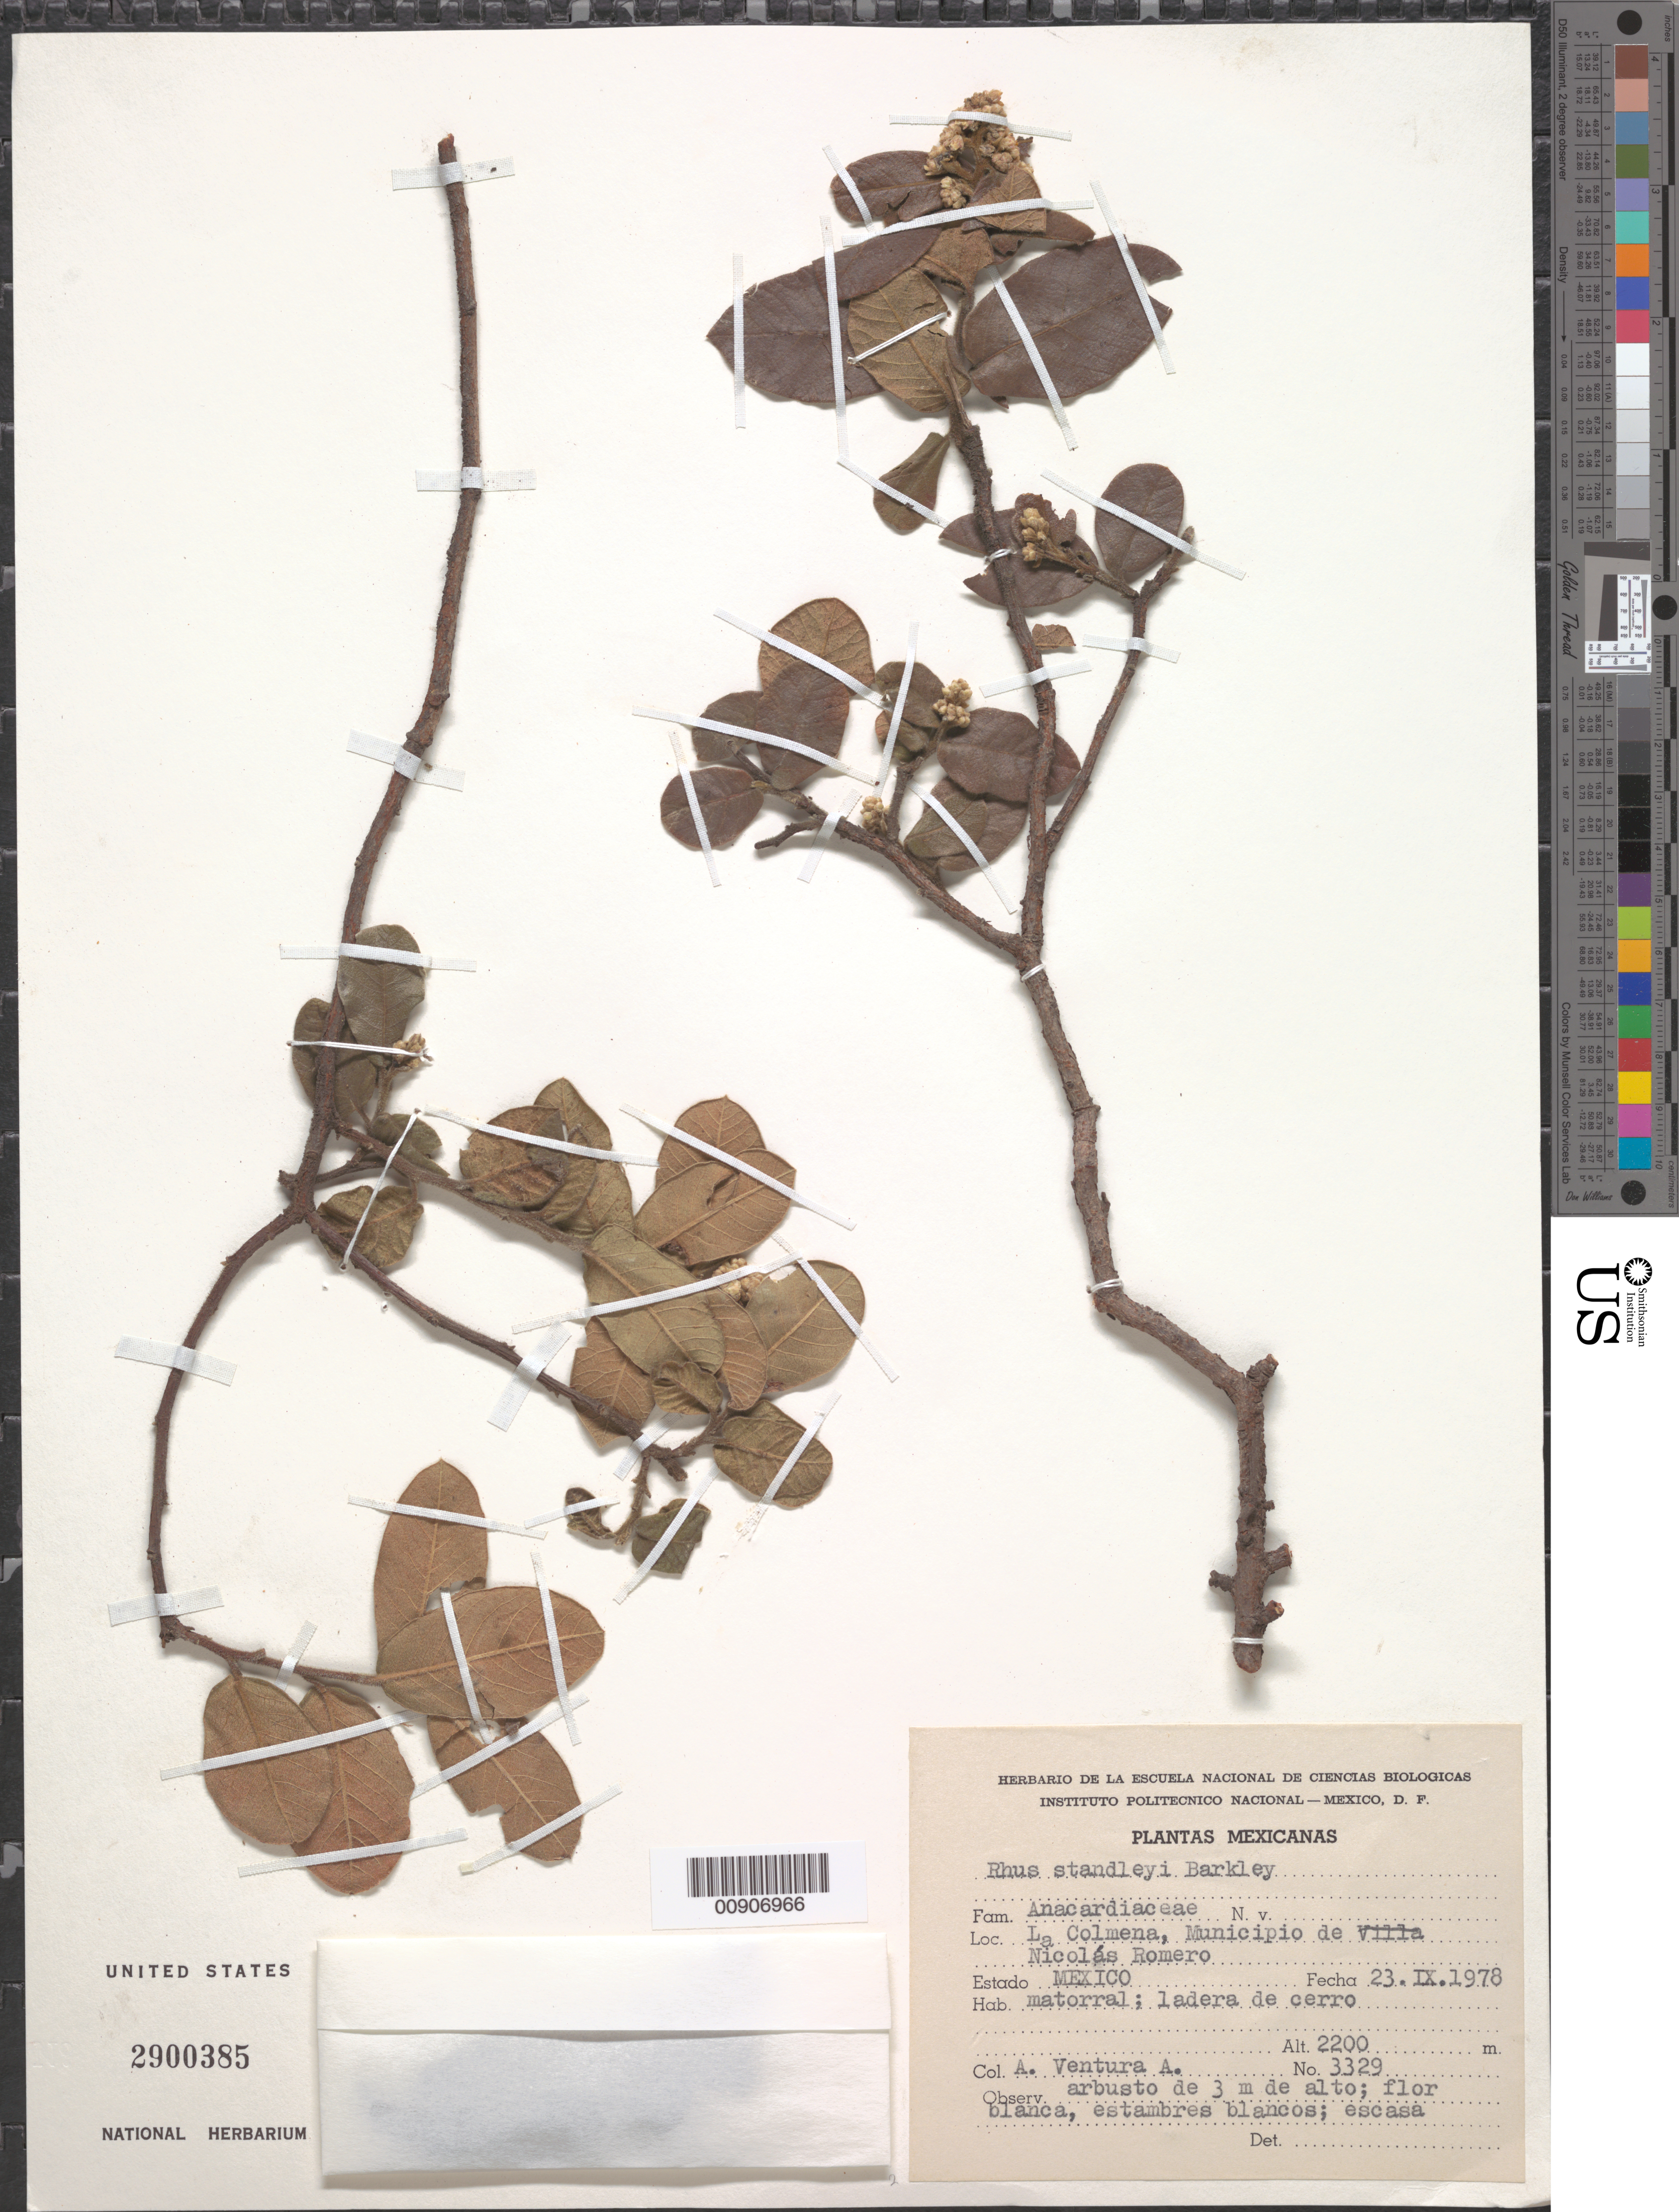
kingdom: Plantae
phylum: Tracheophyta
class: Magnoliopsida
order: Sapindales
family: Anacardiaceae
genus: Rhus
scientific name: Rhus standleyi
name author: F.A. Barkley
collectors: A. Ventura A.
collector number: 3329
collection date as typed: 23 Sep 1978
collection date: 1978-09-23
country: Mexico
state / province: México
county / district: Nicolás Romero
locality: La Colmena, Municipio de Nicolás Romero, Estado México.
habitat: Matorral; ladera de cerro.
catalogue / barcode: US 2900385